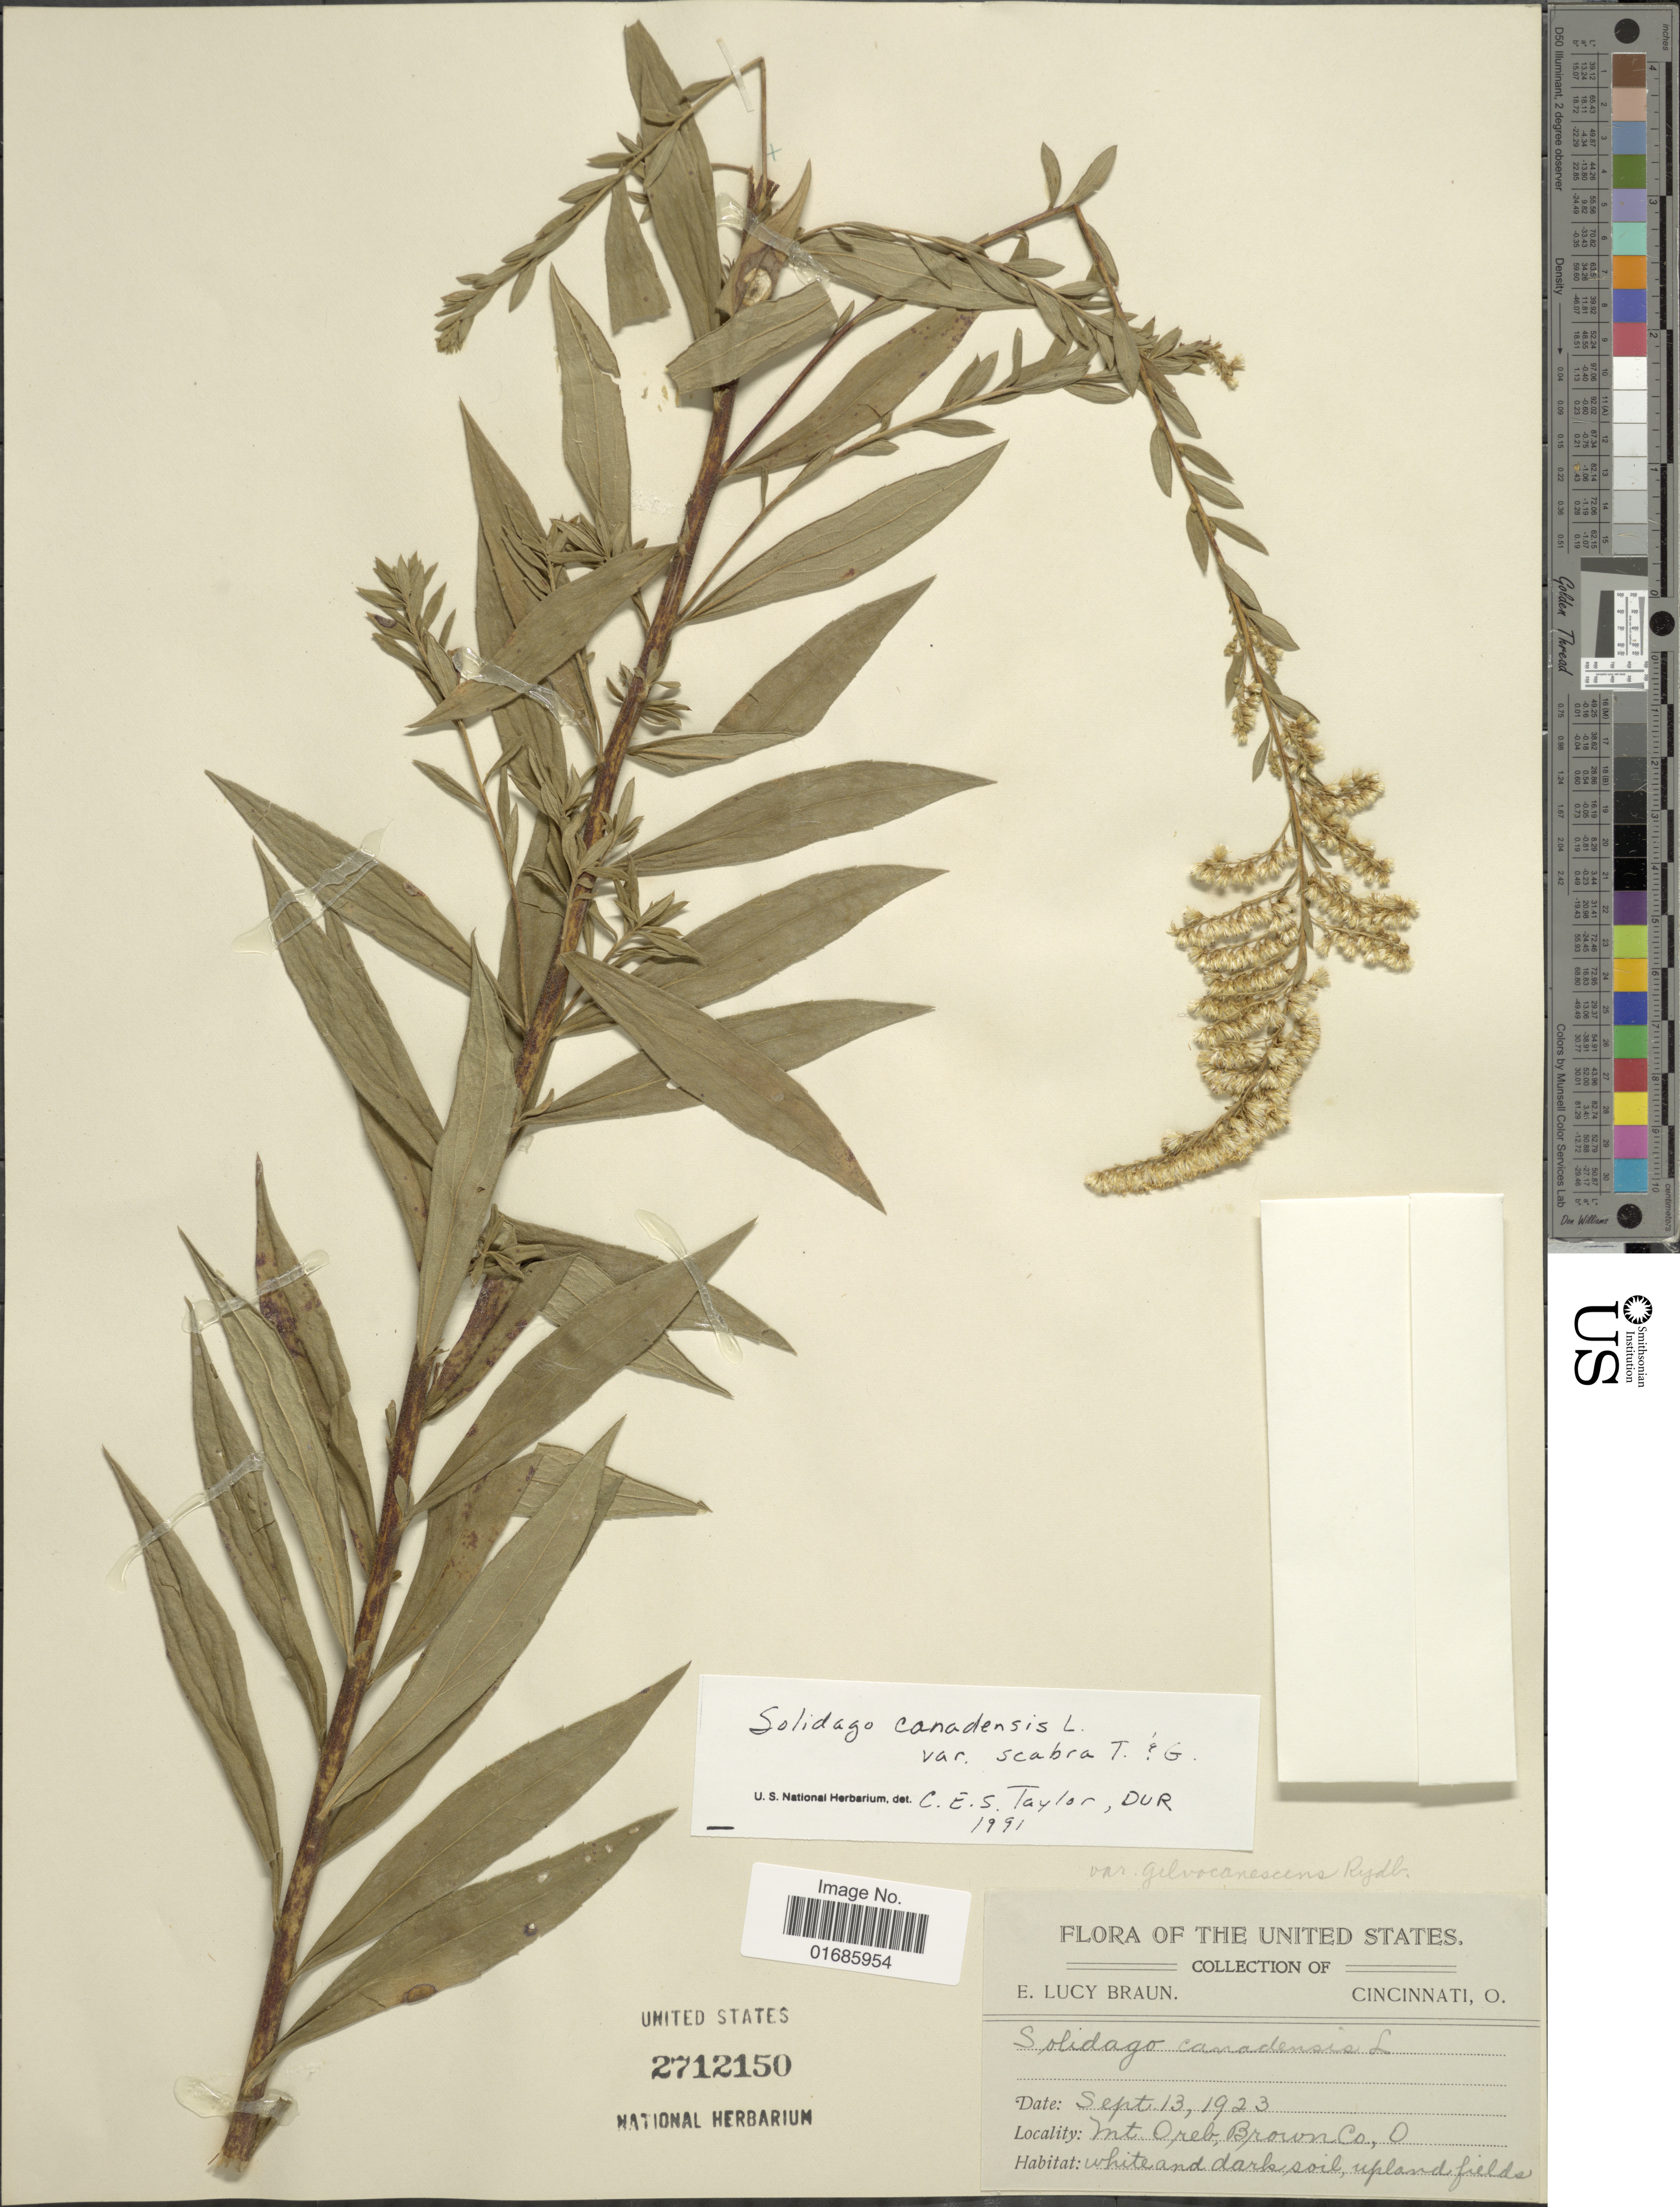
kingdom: Plantae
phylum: Tracheophyta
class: Magnoliopsida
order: Asterales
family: Asteraceae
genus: Solidago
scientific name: Solidago canadensis var. scabra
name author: (Muhl. ex Willd.) Torr. & A. Gray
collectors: E. L. Braun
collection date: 1923-09-13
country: United States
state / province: Ohio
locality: Mt. Orab, Brown Co., O.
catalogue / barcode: US 2712150